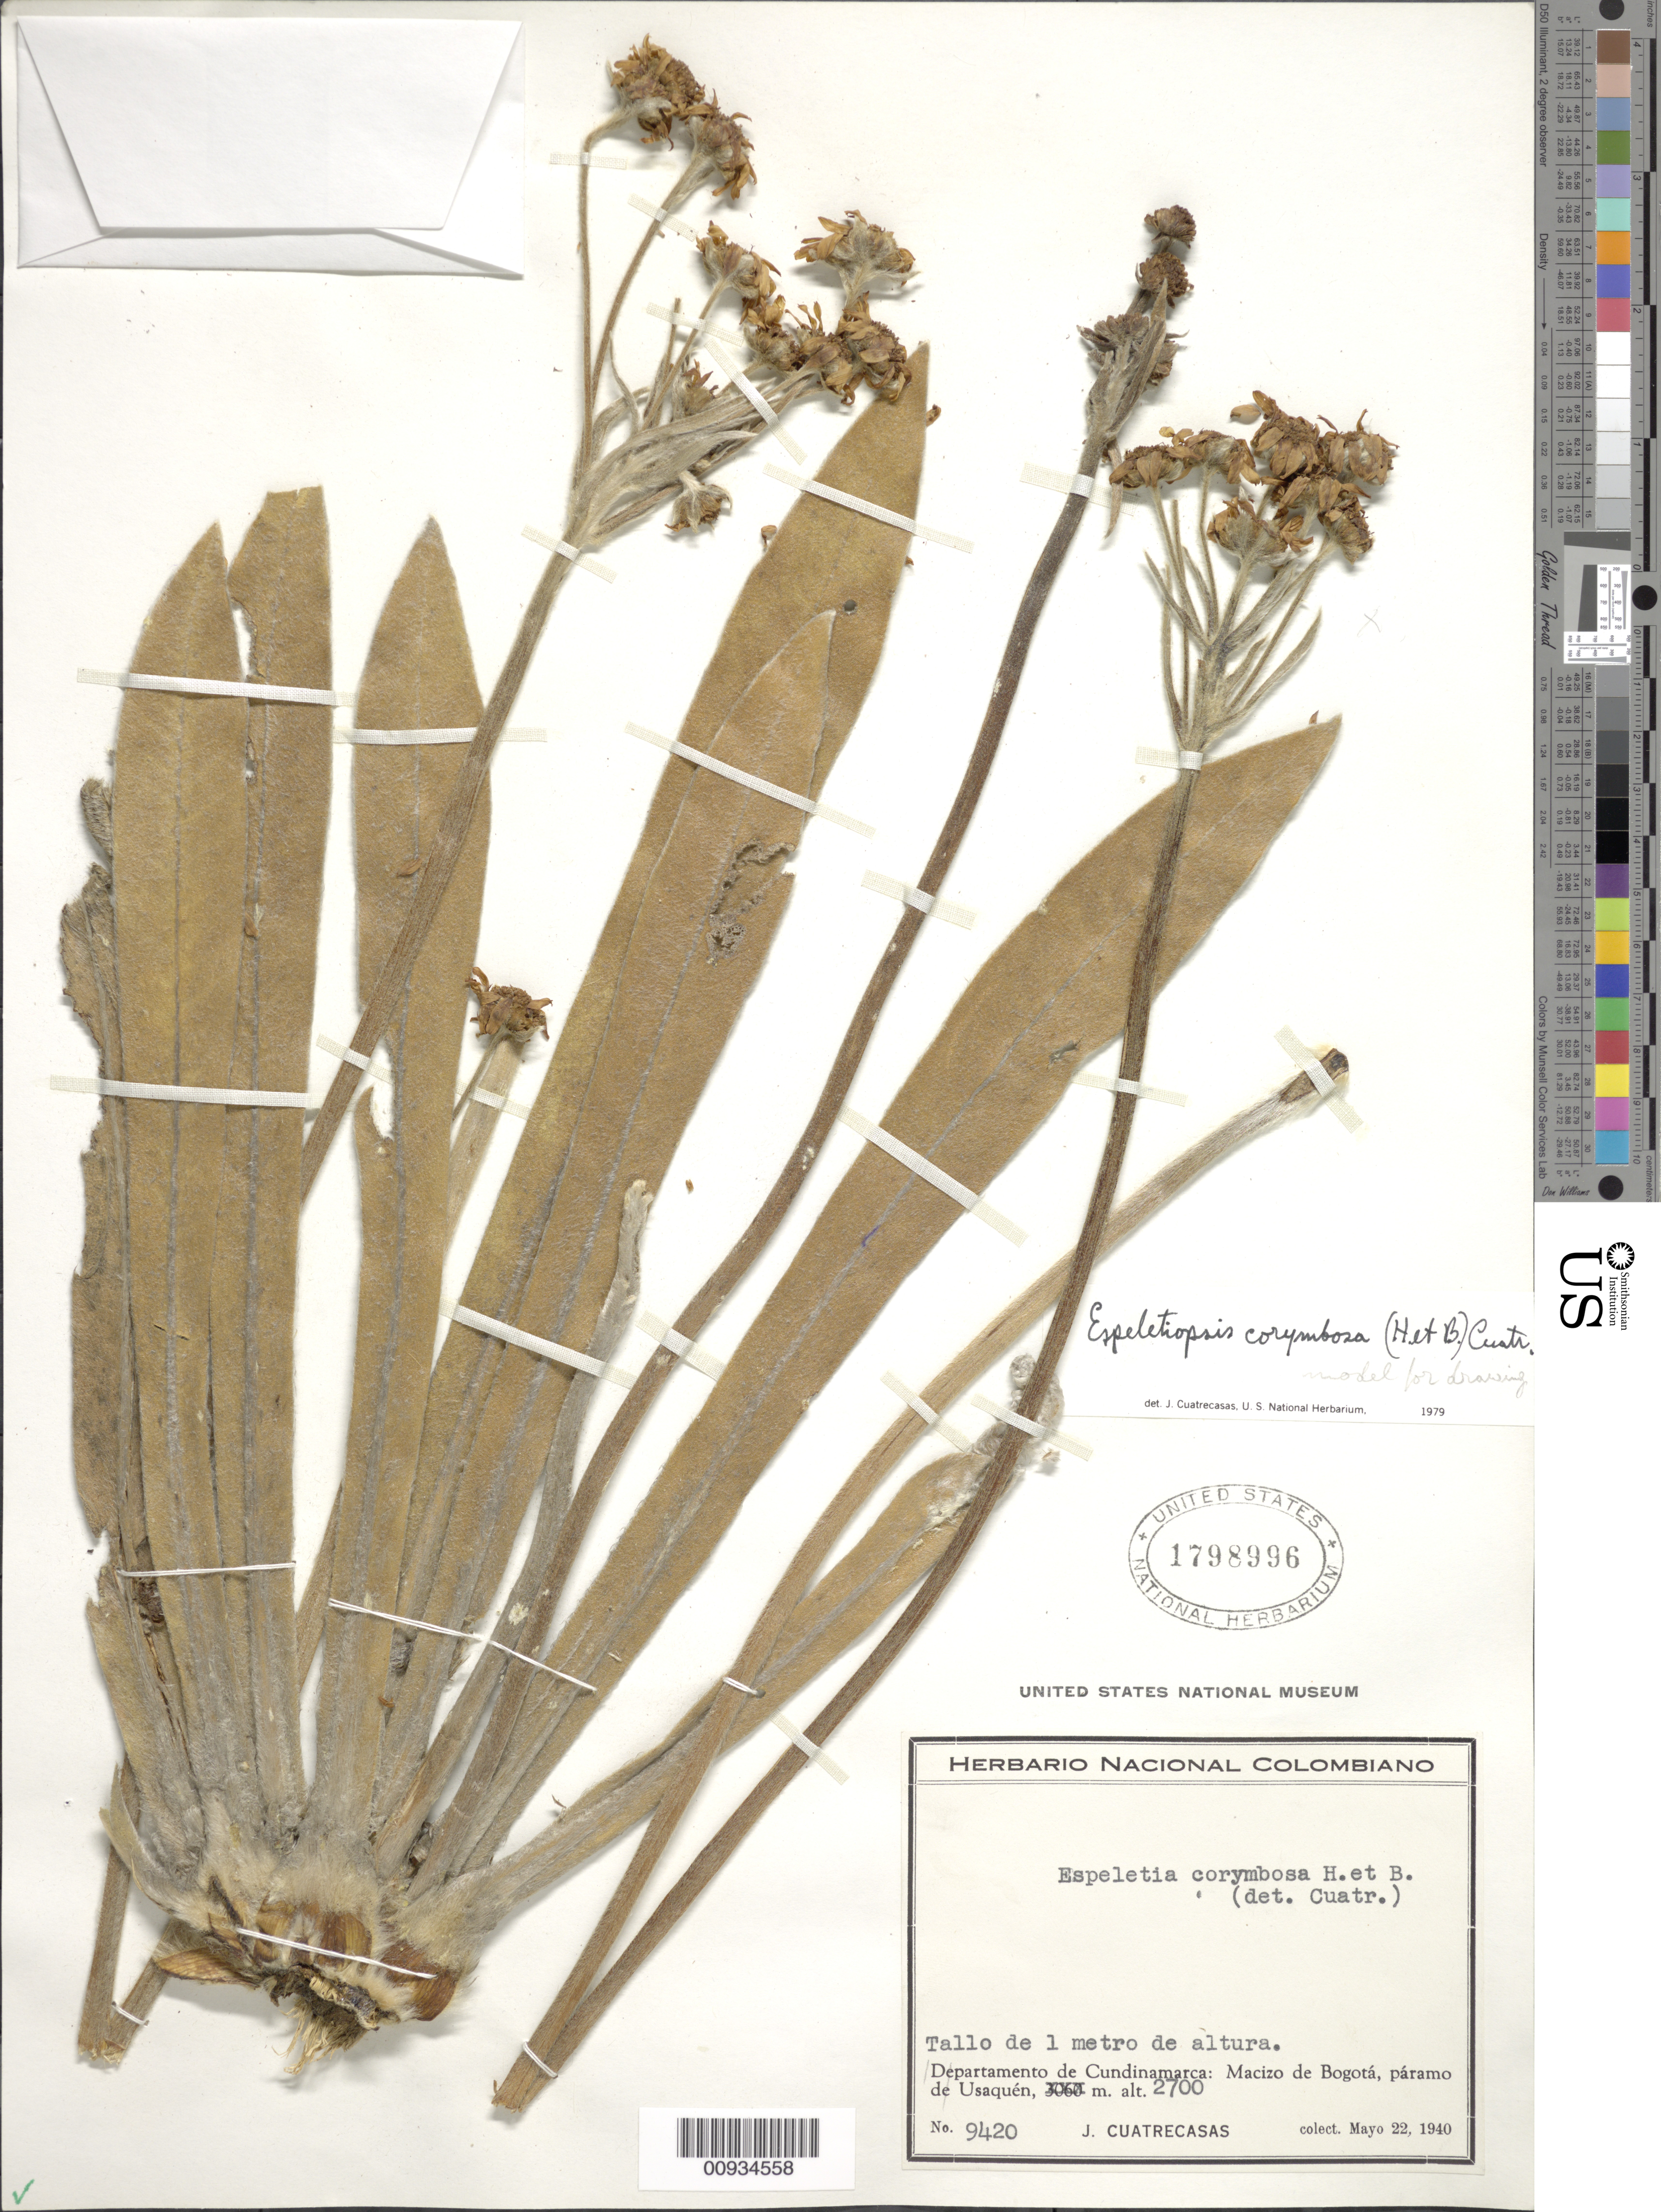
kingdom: Plantae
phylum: Tracheophyta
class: Magnoliopsida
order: Asterales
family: Asteraceae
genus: Espeletiopsis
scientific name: Espeletiopsis corymbosa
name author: (Humb. & Bonpl.) Cuatrec.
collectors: J. Cuatrecasas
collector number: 9420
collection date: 1940-05-22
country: Colombia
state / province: Cundinamarca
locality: Macizo de Bogotá, Usaquén.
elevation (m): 2700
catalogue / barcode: US 1798996